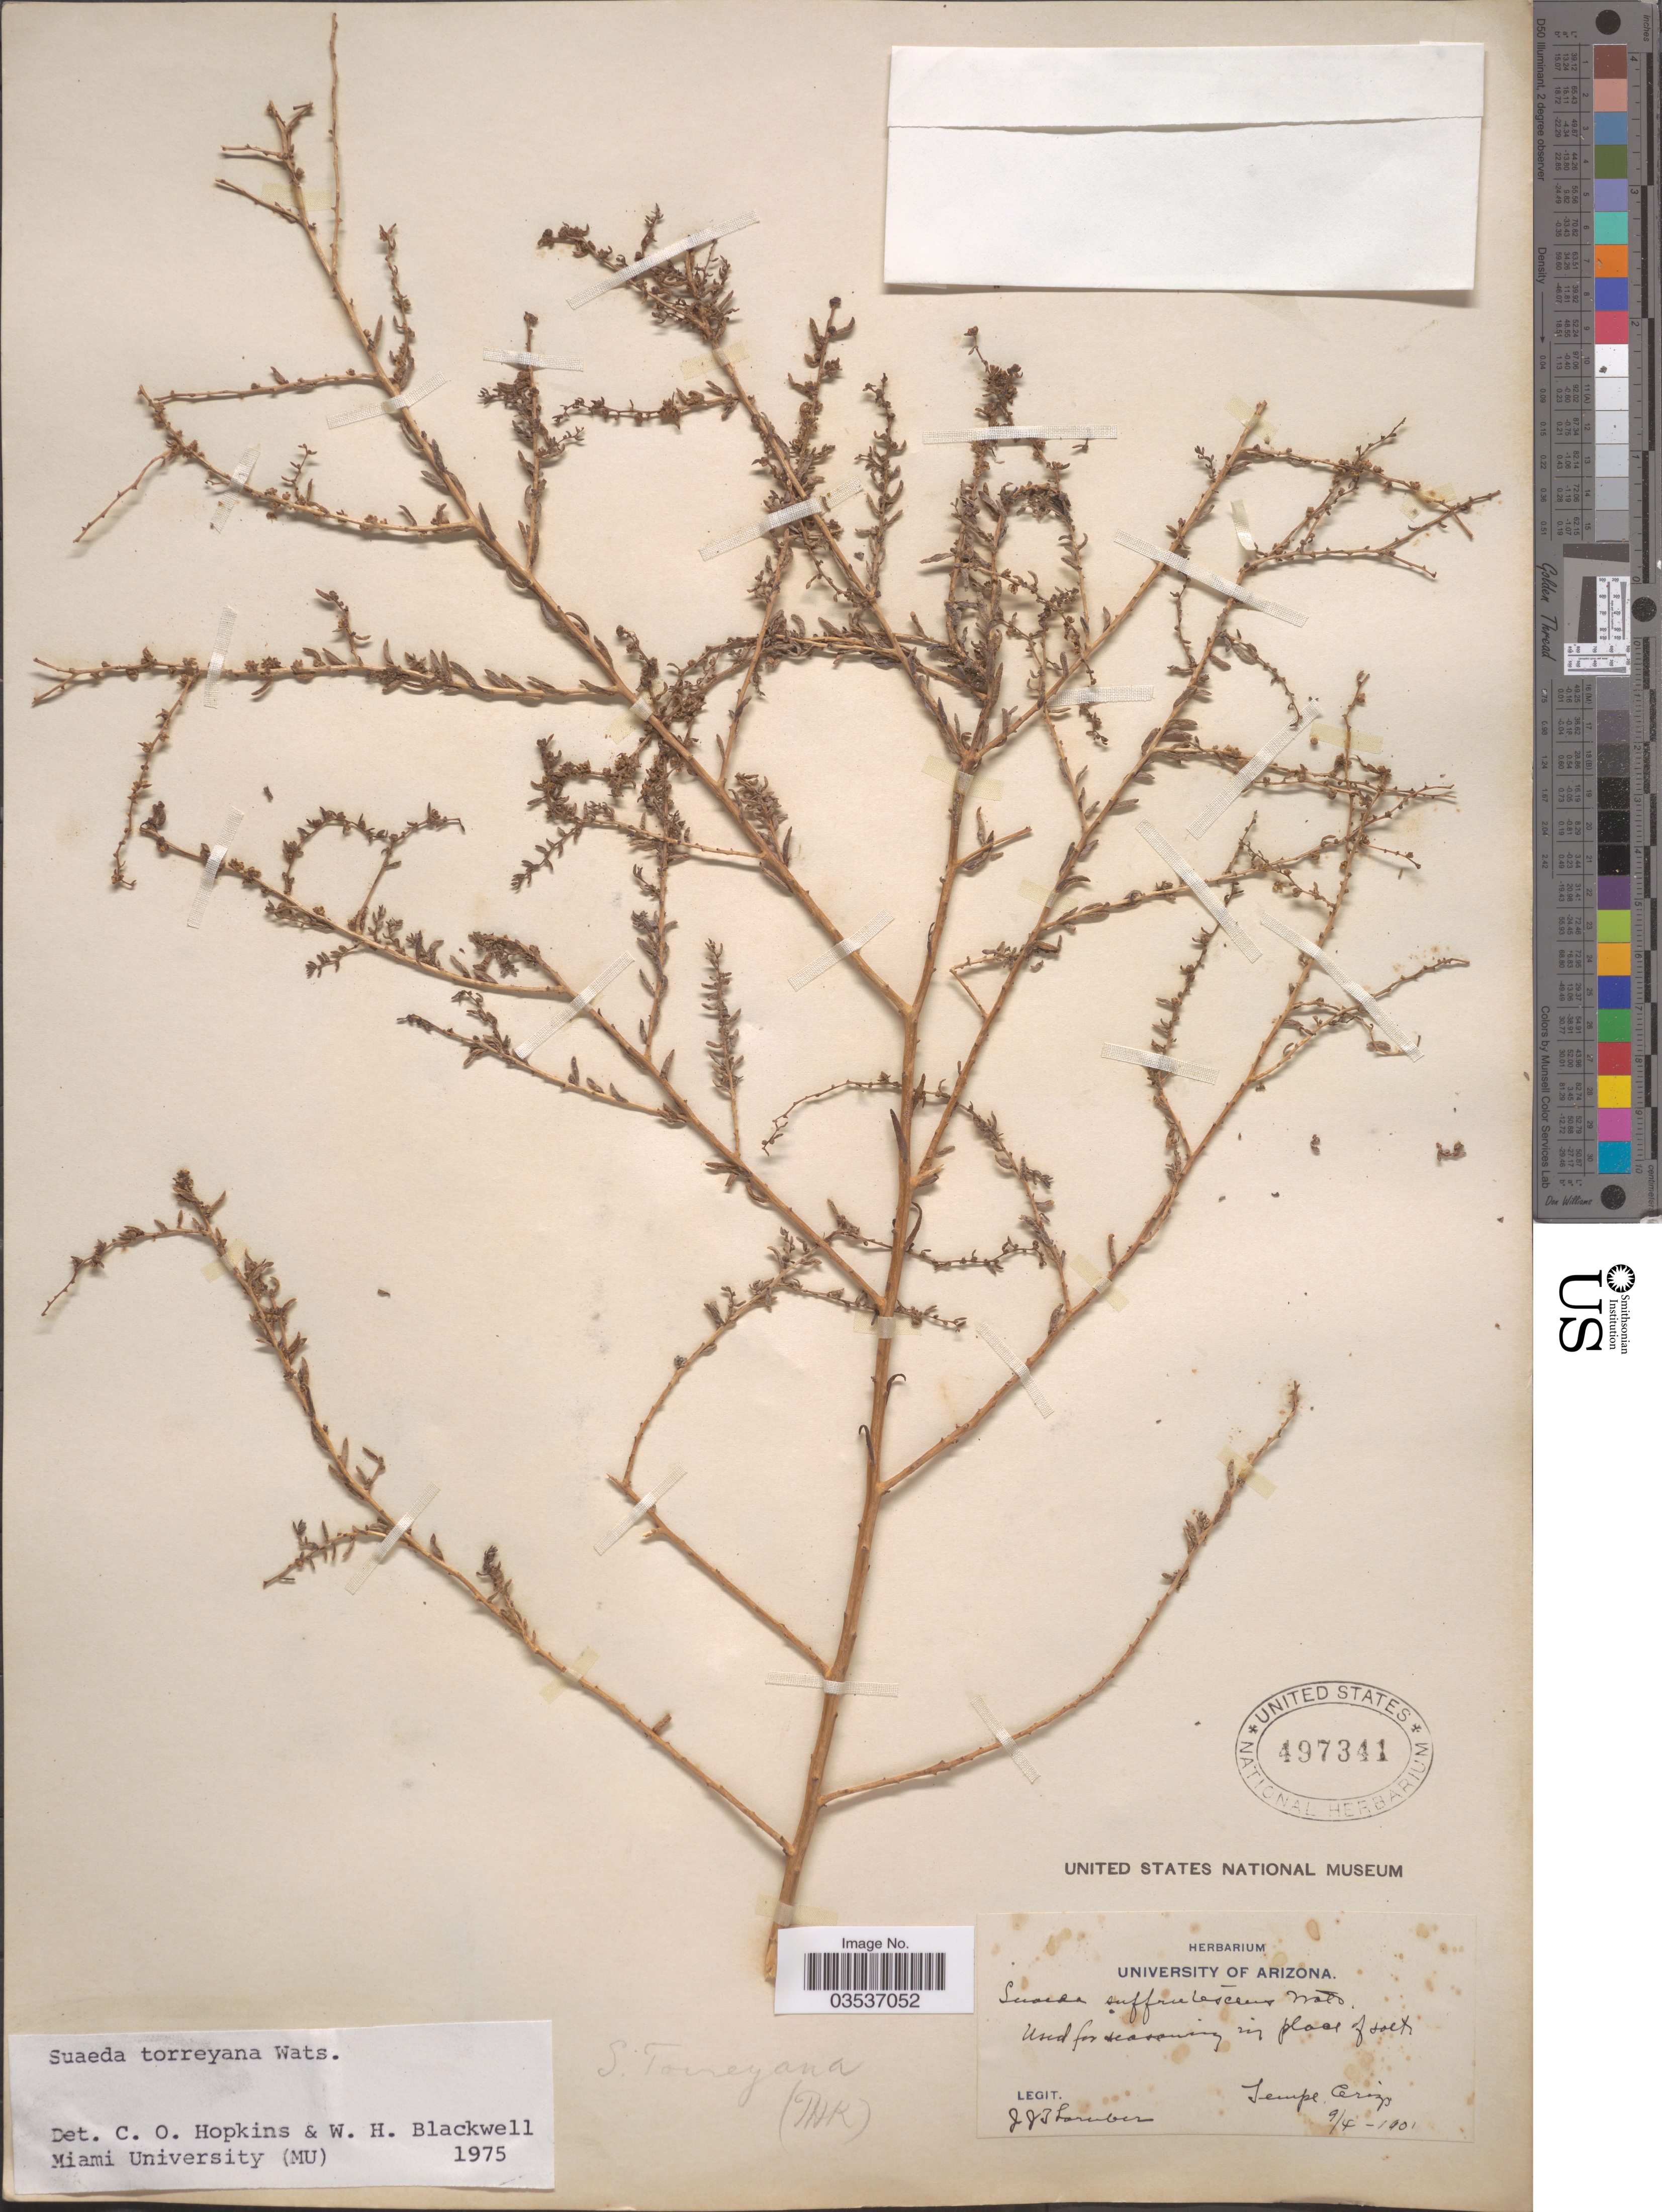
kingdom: Plantae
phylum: Tracheophyta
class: Magnoliopsida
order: Caryophyllales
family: Amaranthaceae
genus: Suaeda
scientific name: Suaeda torreyana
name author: S. Watson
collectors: J. Thornber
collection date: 1901-09-04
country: United States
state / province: Arizona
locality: Tempe.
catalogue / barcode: US 497341